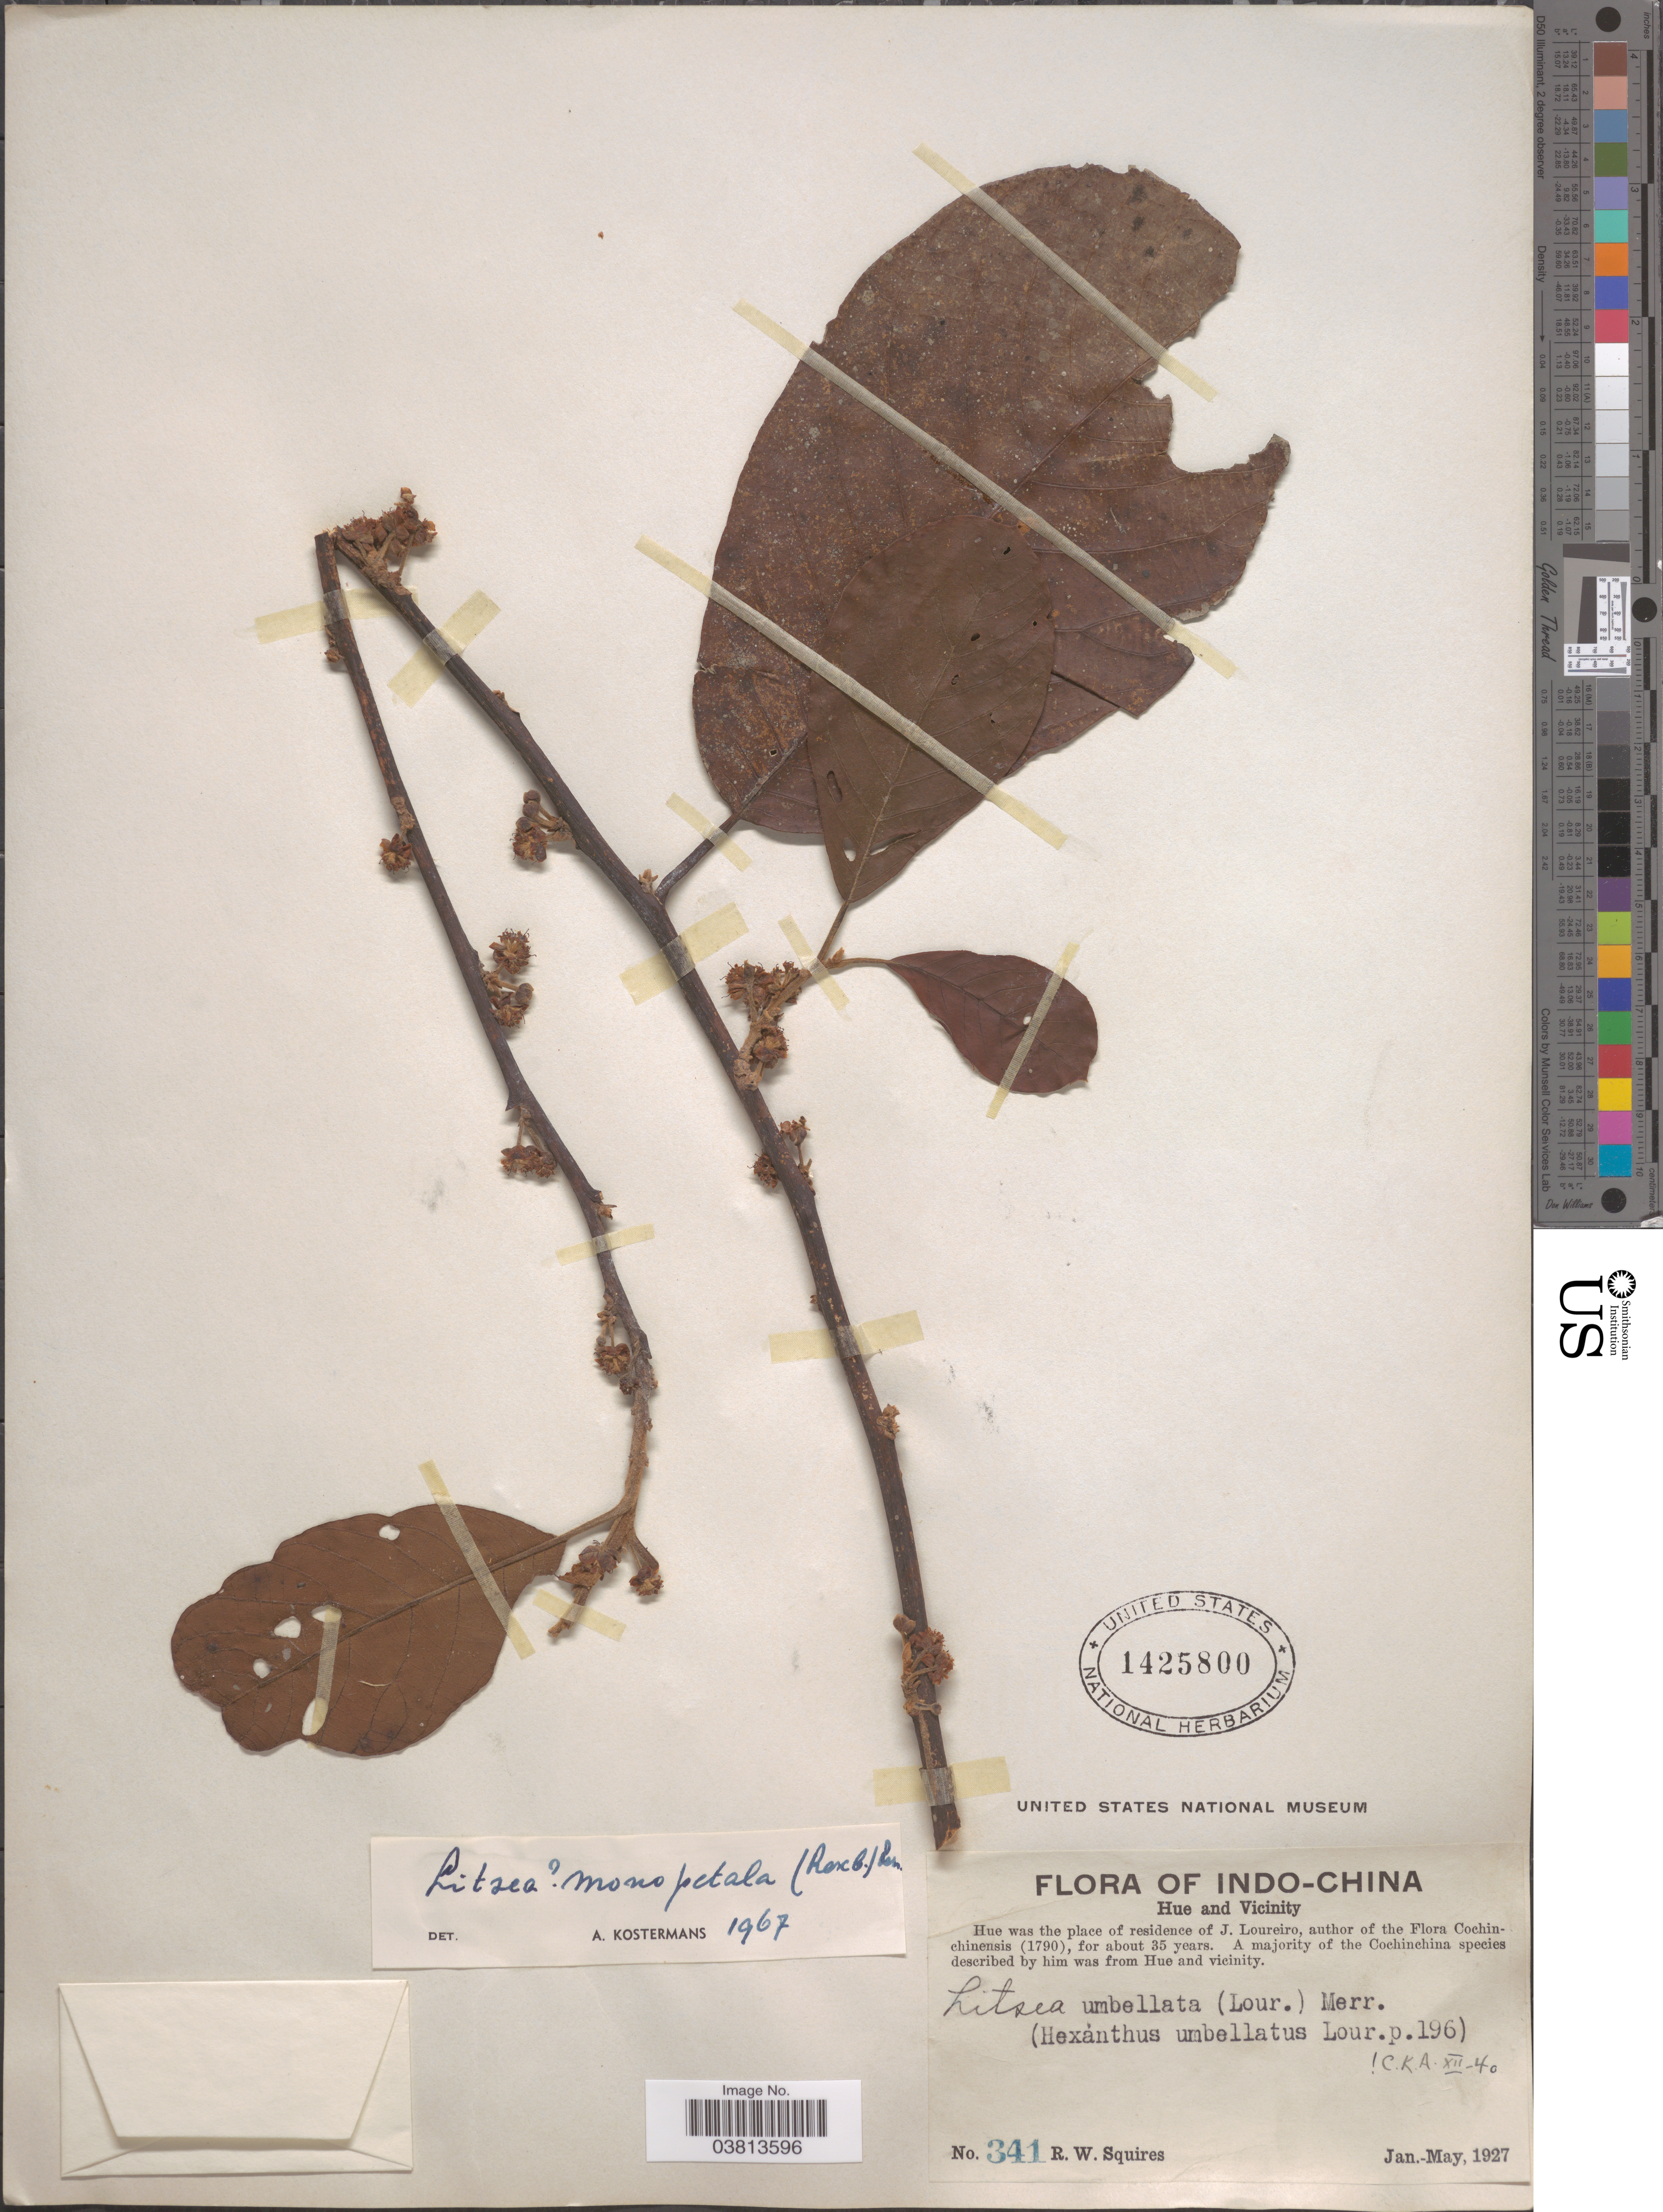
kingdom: Plantae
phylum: Tracheophyta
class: Magnoliopsida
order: Laurales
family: Lauraceae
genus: Litsea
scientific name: Litsea monopetala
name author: (Roxb.) Pers.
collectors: R. Squires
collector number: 341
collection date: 1927-01/1927-05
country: Vietnam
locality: Indo-China. Hue and vicinity.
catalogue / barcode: US 1425800